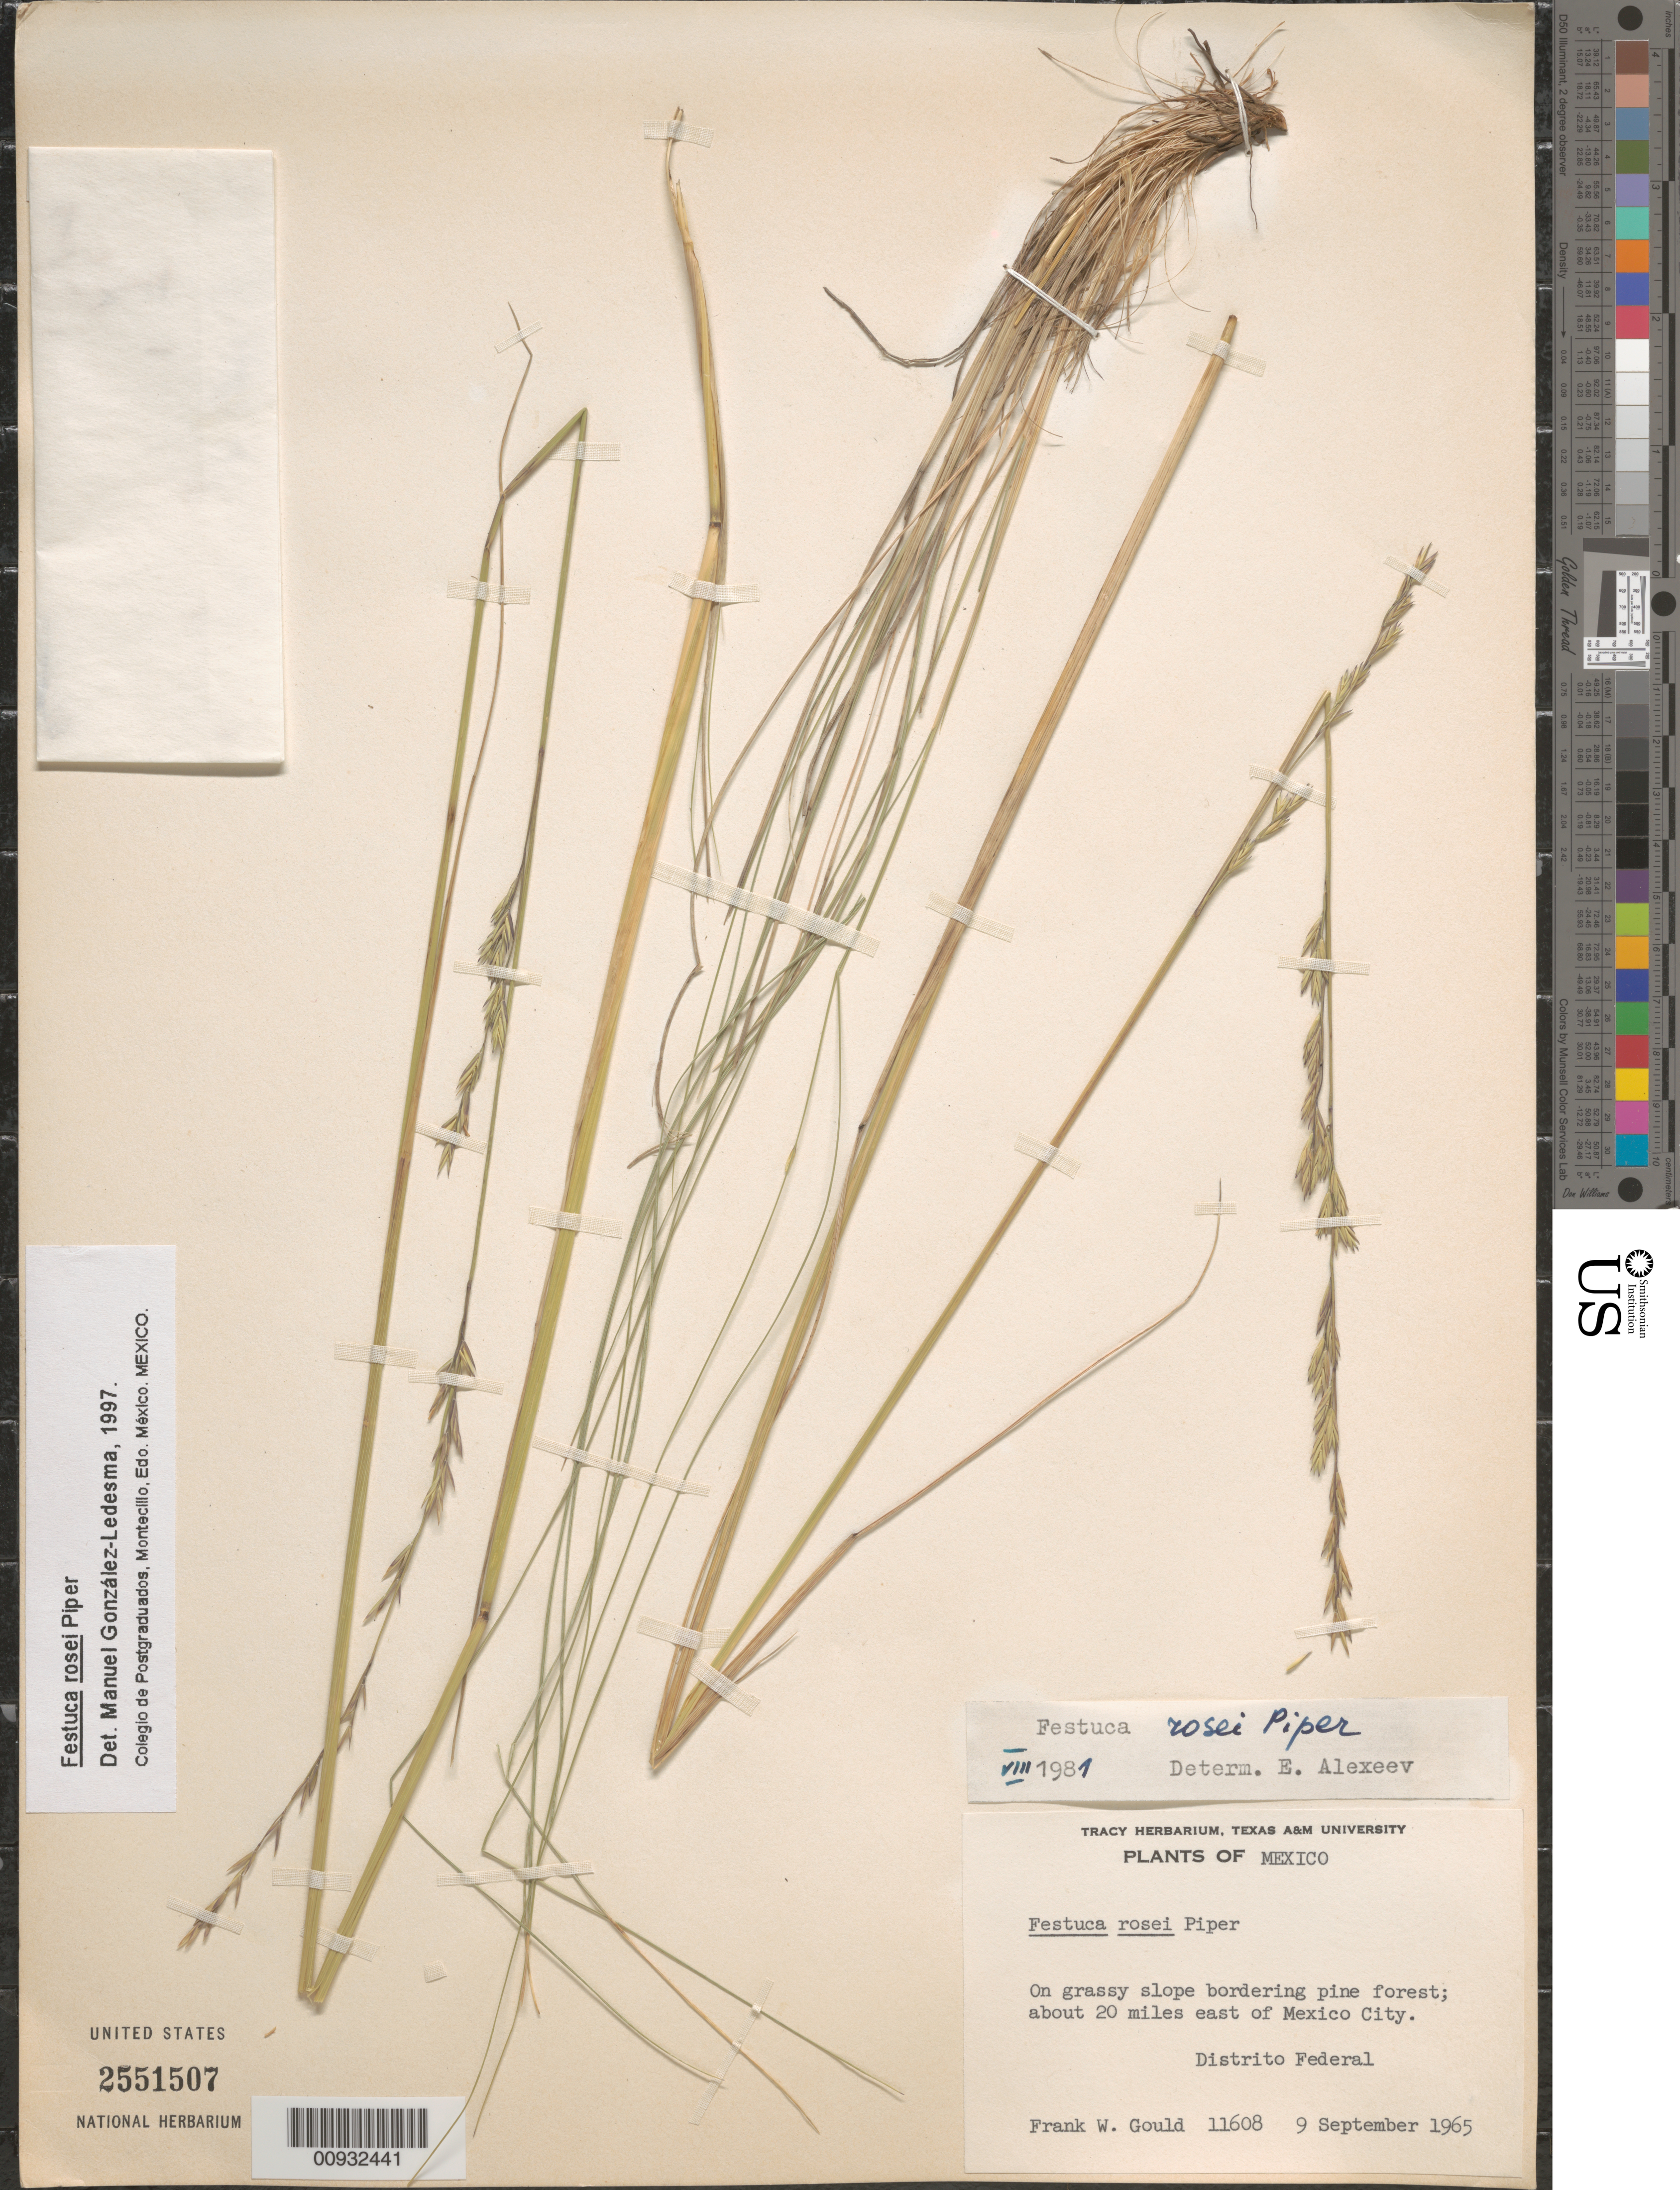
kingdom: Plantae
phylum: Tracheophyta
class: Liliopsida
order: Poales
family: Poaceae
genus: Festuca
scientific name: Festuca rosei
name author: Piper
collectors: F. W. Gould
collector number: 11608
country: Mexico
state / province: México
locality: E of Mexico City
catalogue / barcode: US 2551507